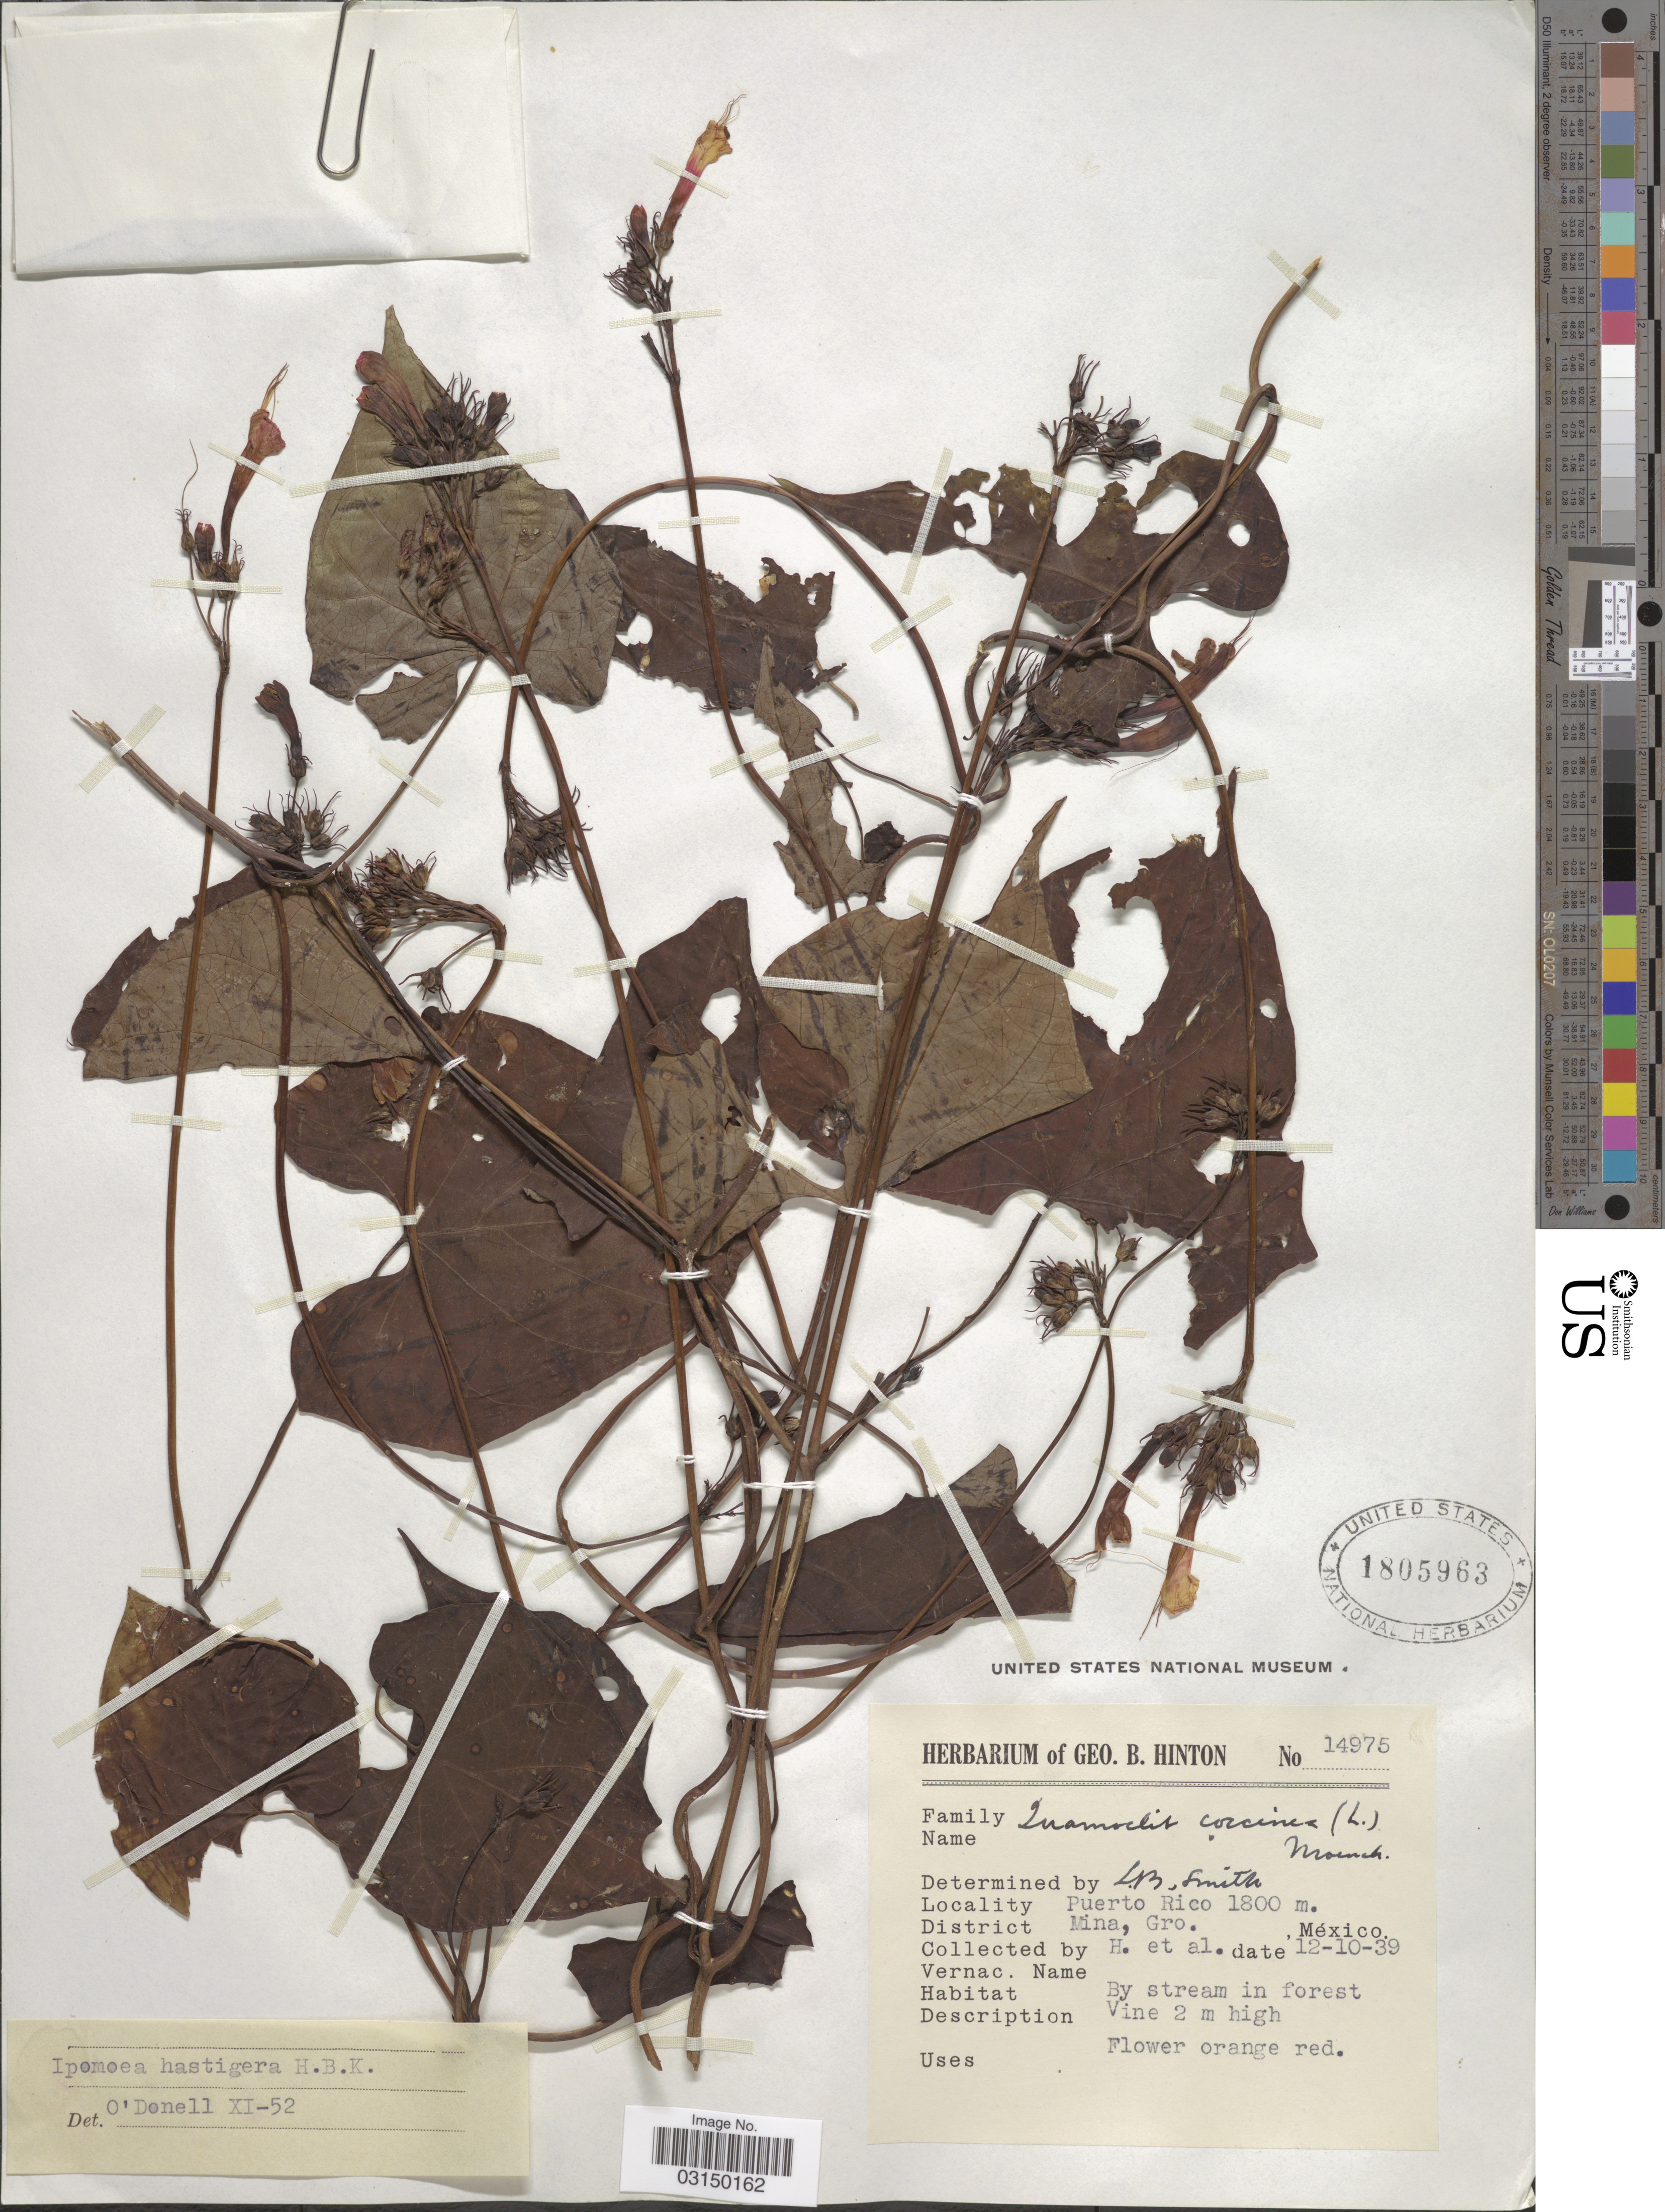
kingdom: Plantae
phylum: Tracheophyta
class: Magnoliopsida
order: Solanales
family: Convolvulaceae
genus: Ipomoea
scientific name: Ipomoea hastigera var. hastigera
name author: Kunth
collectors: G. B. Hinton & et al.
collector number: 14975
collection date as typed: Transcribed d/m/y: 12/10/39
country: Mexico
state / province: Guerrero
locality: Puerto Rico. District Mina, Gro.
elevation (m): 1800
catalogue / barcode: US 1805963